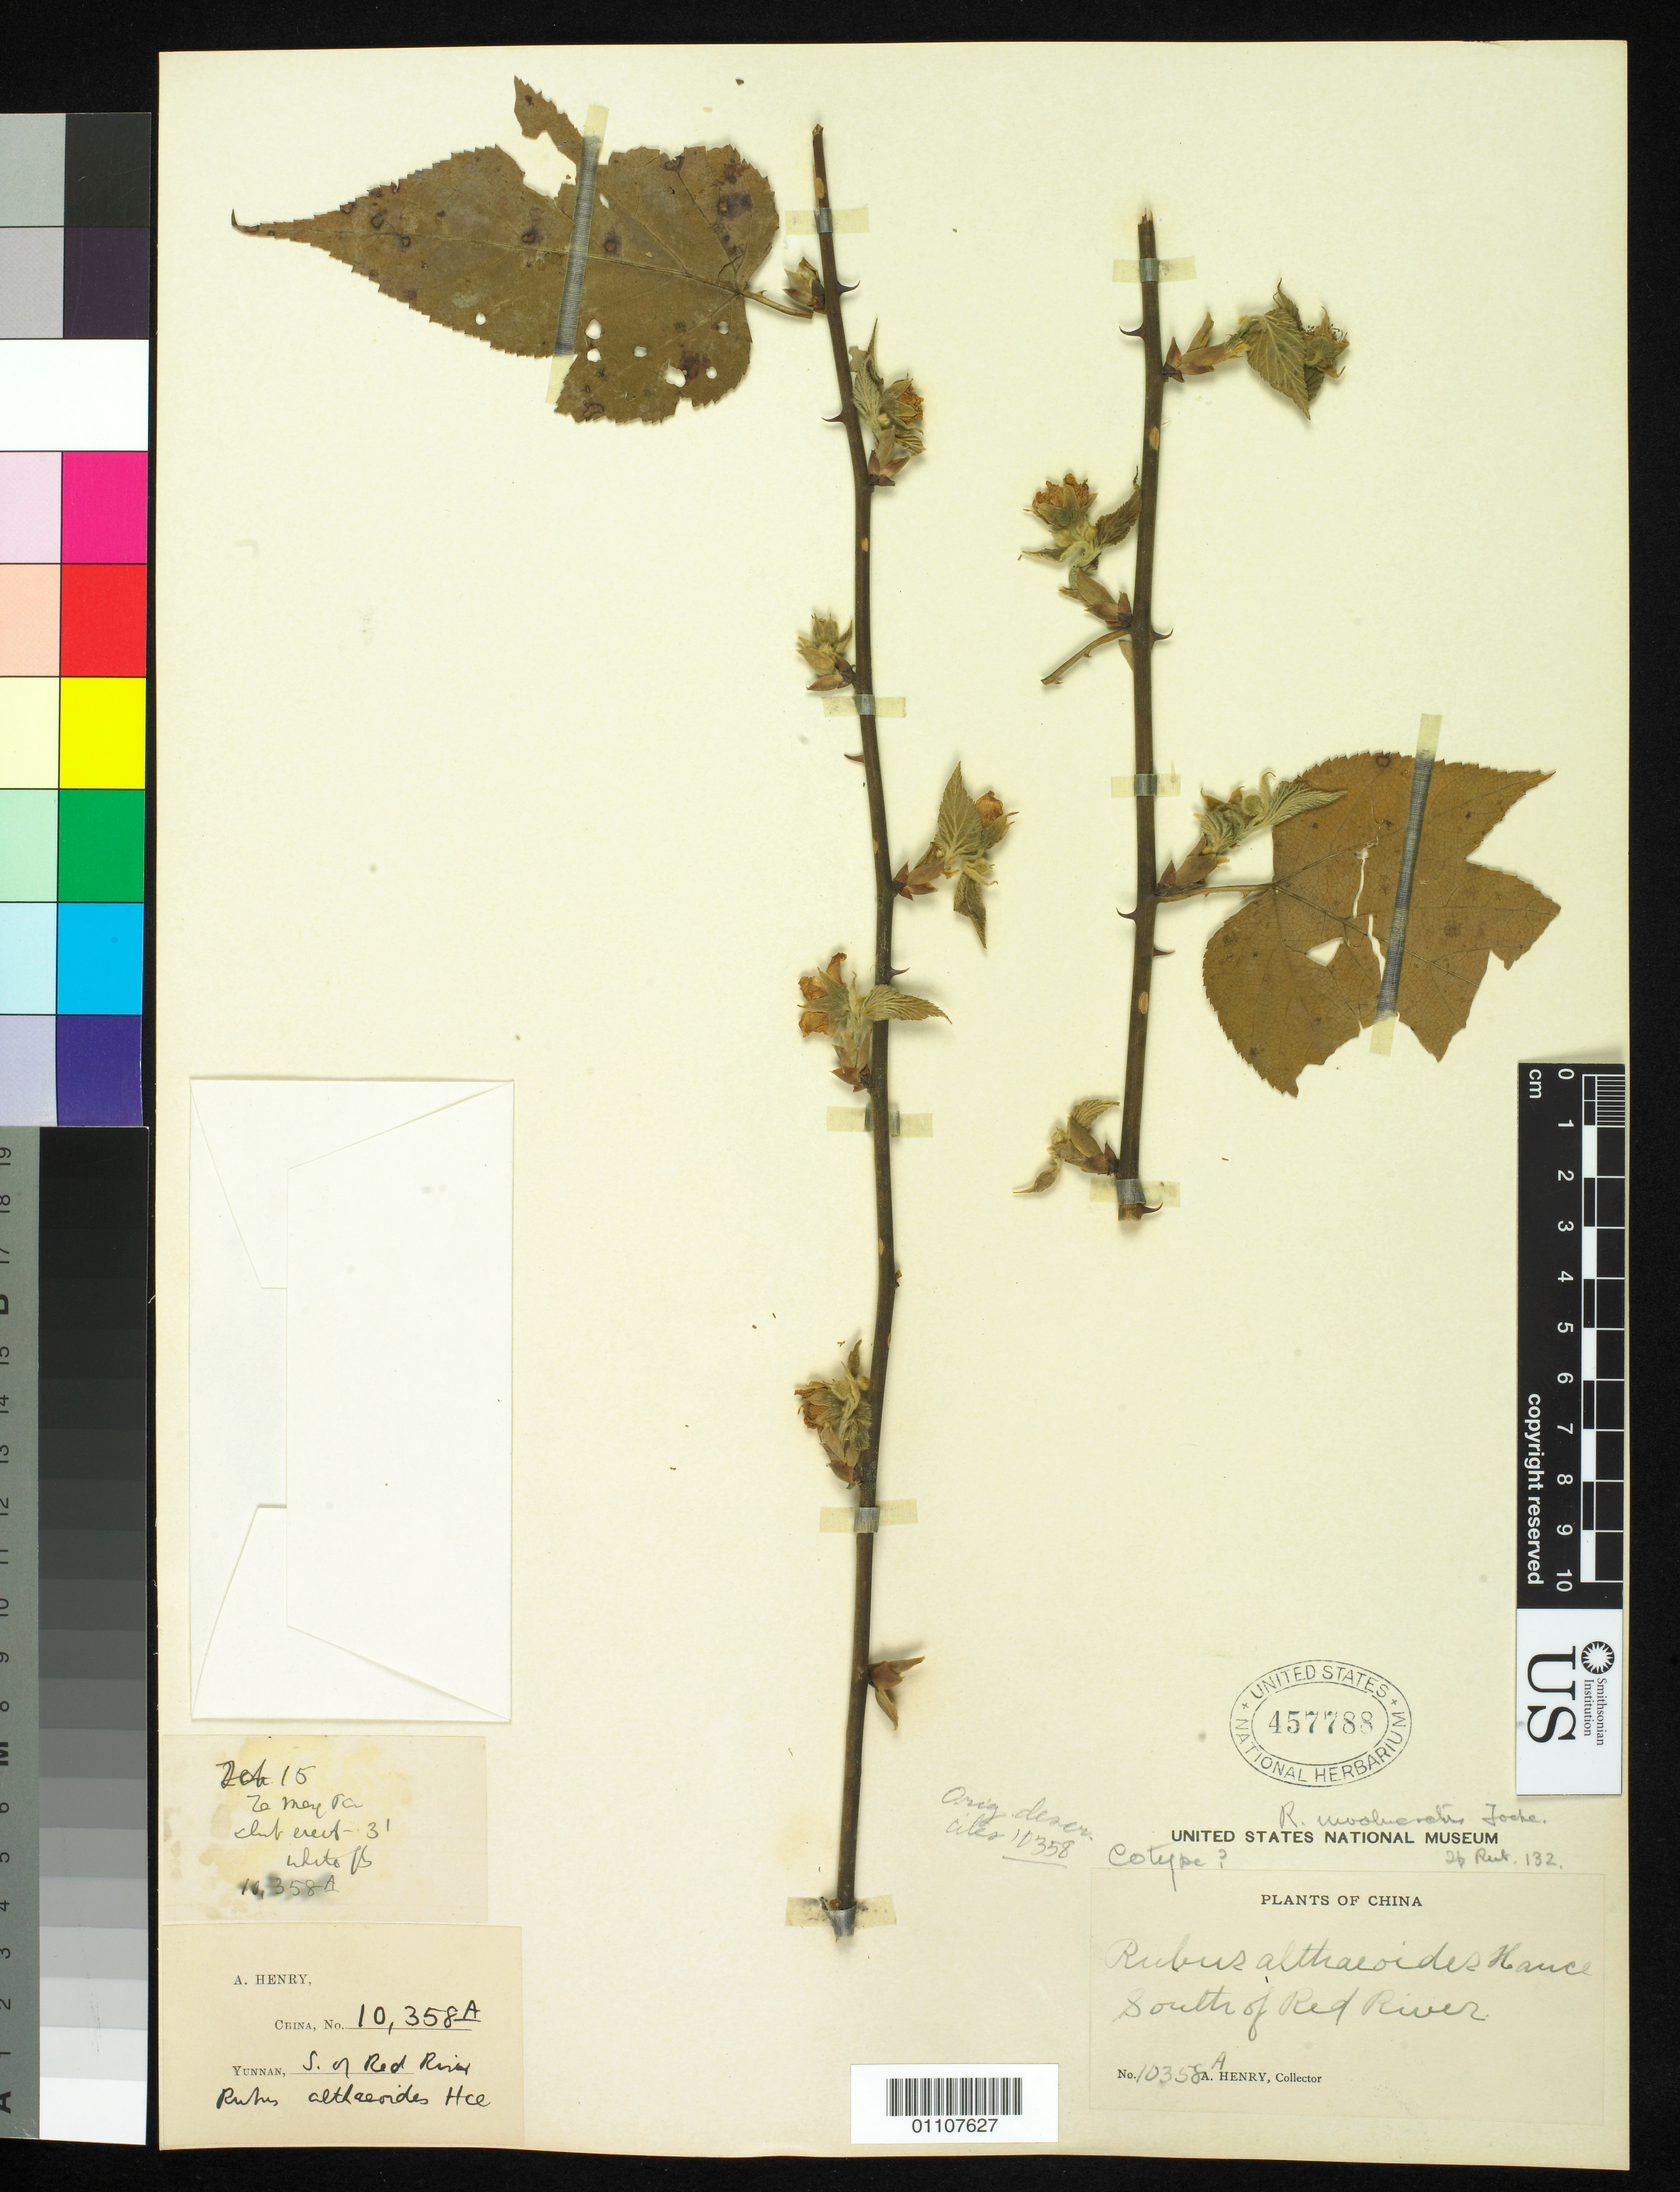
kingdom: Plantae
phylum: Tracheophyta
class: Magnoliopsida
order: Rosales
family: Rosaceae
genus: Rubus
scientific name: Rubus althaeoides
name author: Hance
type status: Possible Type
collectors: A. Henry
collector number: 10358 A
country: China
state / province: Yunnan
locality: South of Red River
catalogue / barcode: US 457788